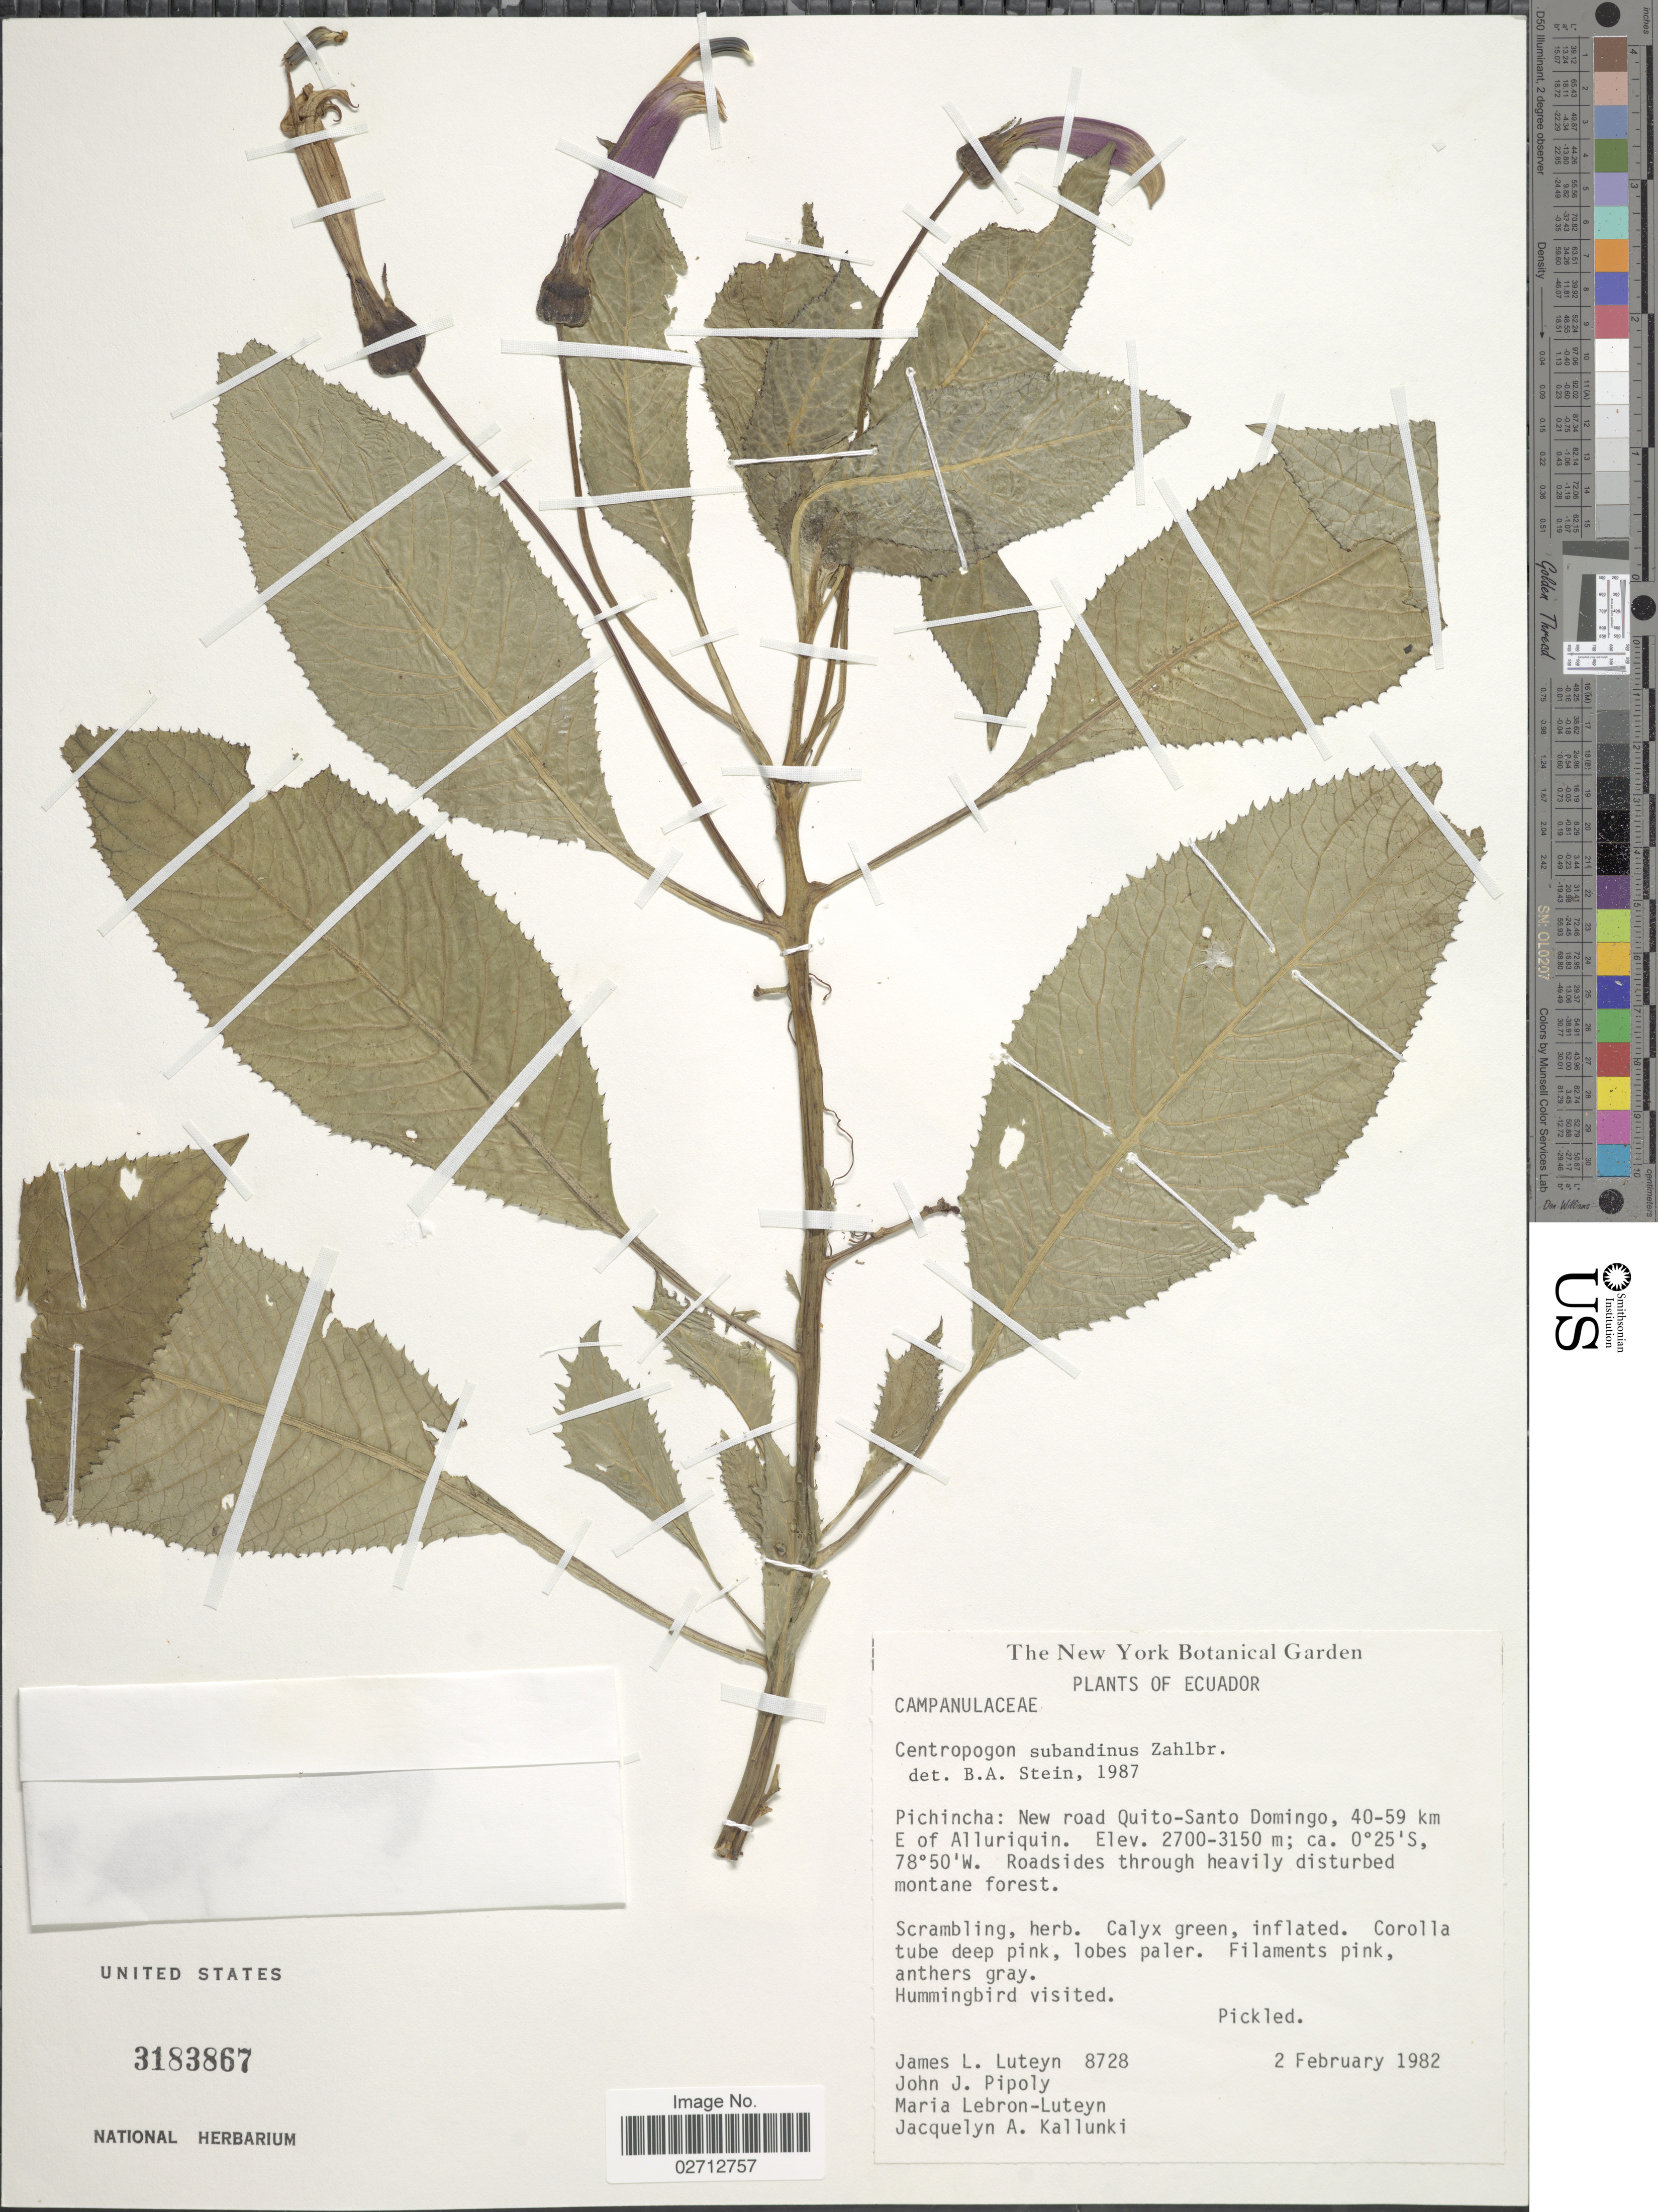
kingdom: Plantae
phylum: Tracheophyta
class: Magnoliopsida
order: Asterales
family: Campanulaceae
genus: Centropogon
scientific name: Centropogon subandinus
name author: Zahlbr.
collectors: J. L. Luteyn, J. J. Pipoly, M. L. Lebrón-Luteyn & J. Kallunki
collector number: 8728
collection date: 1982-02-02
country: Ecuador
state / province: Pichincha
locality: New road Quito-Santo Domingo, 40-59 km E of Alluriquin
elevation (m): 2700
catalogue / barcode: US 3183867